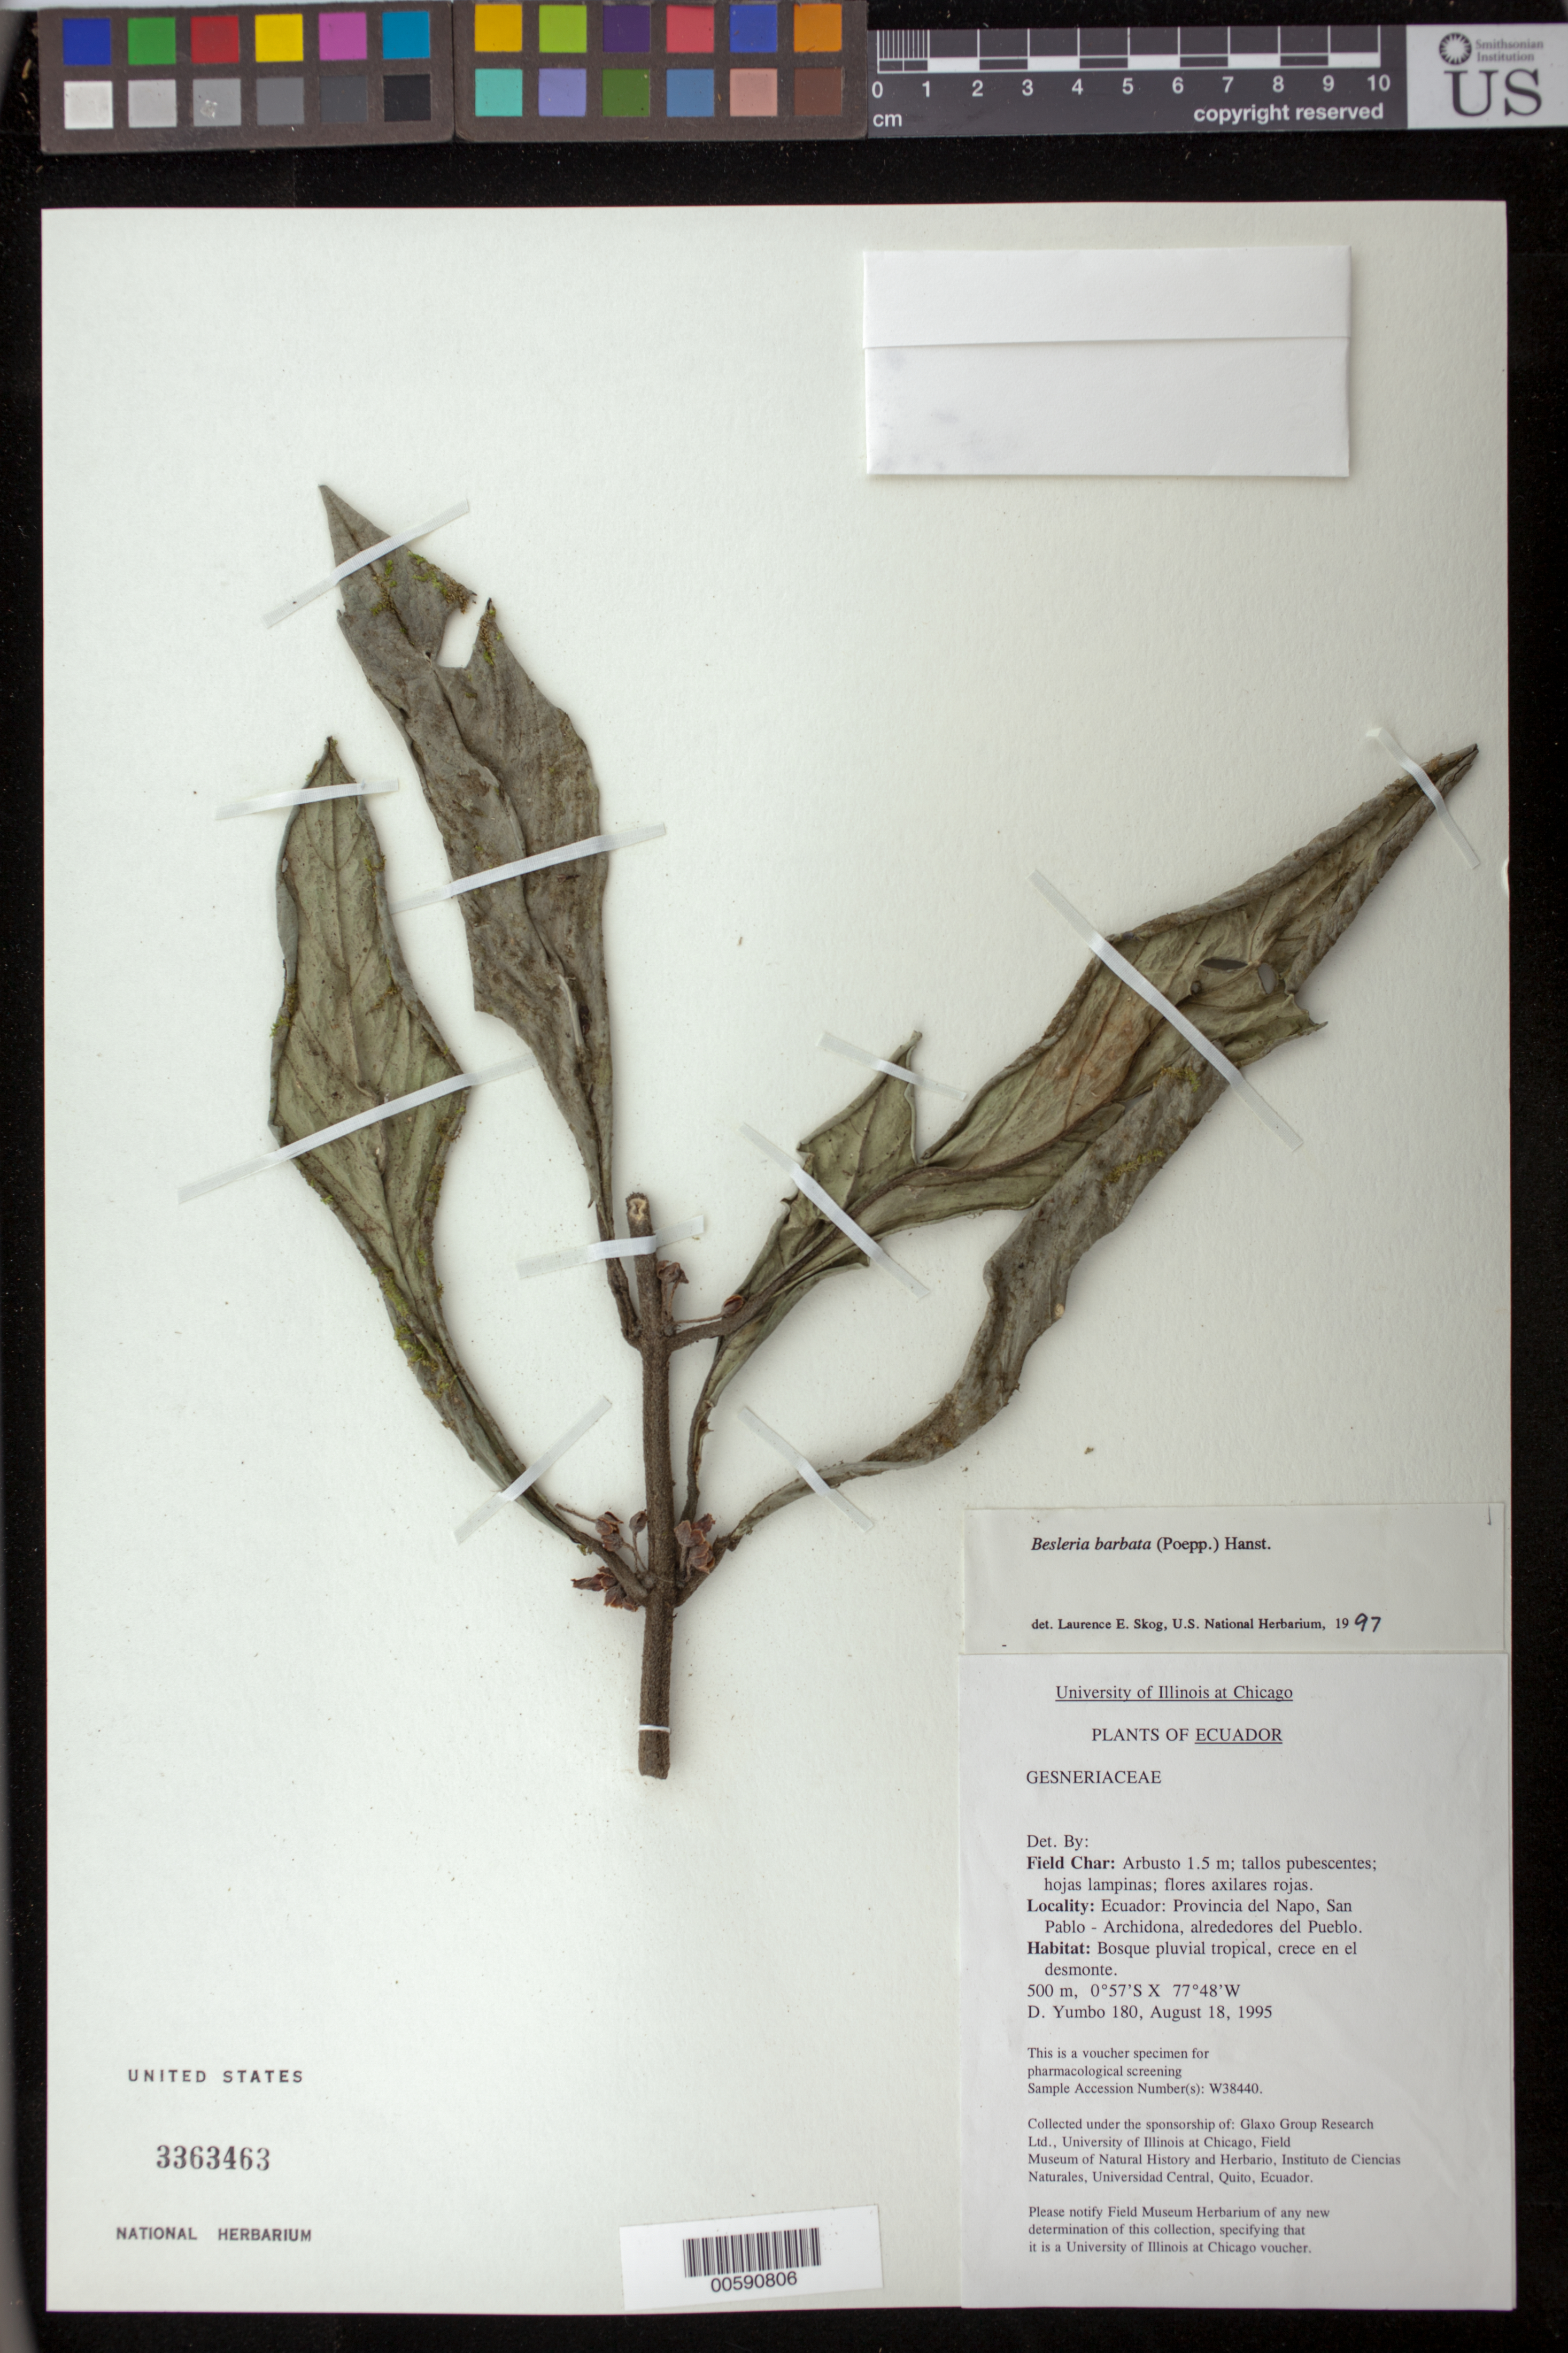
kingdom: Plantae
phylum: Tracheophyta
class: Magnoliopsida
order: Lamiales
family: Gesneriaceae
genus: Besleria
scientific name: Besleria barbata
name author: (Poepp.) Hanst.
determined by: Skog, Laurence E.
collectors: D. Yumbo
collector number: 180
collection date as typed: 18 Aug 1995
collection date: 1995-08-18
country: Ecuador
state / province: Napo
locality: San Pablo - Archidona, alrededores del Pueblo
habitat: Bosque pluvial tropical, crece en el desmonte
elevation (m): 500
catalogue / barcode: US 3363463